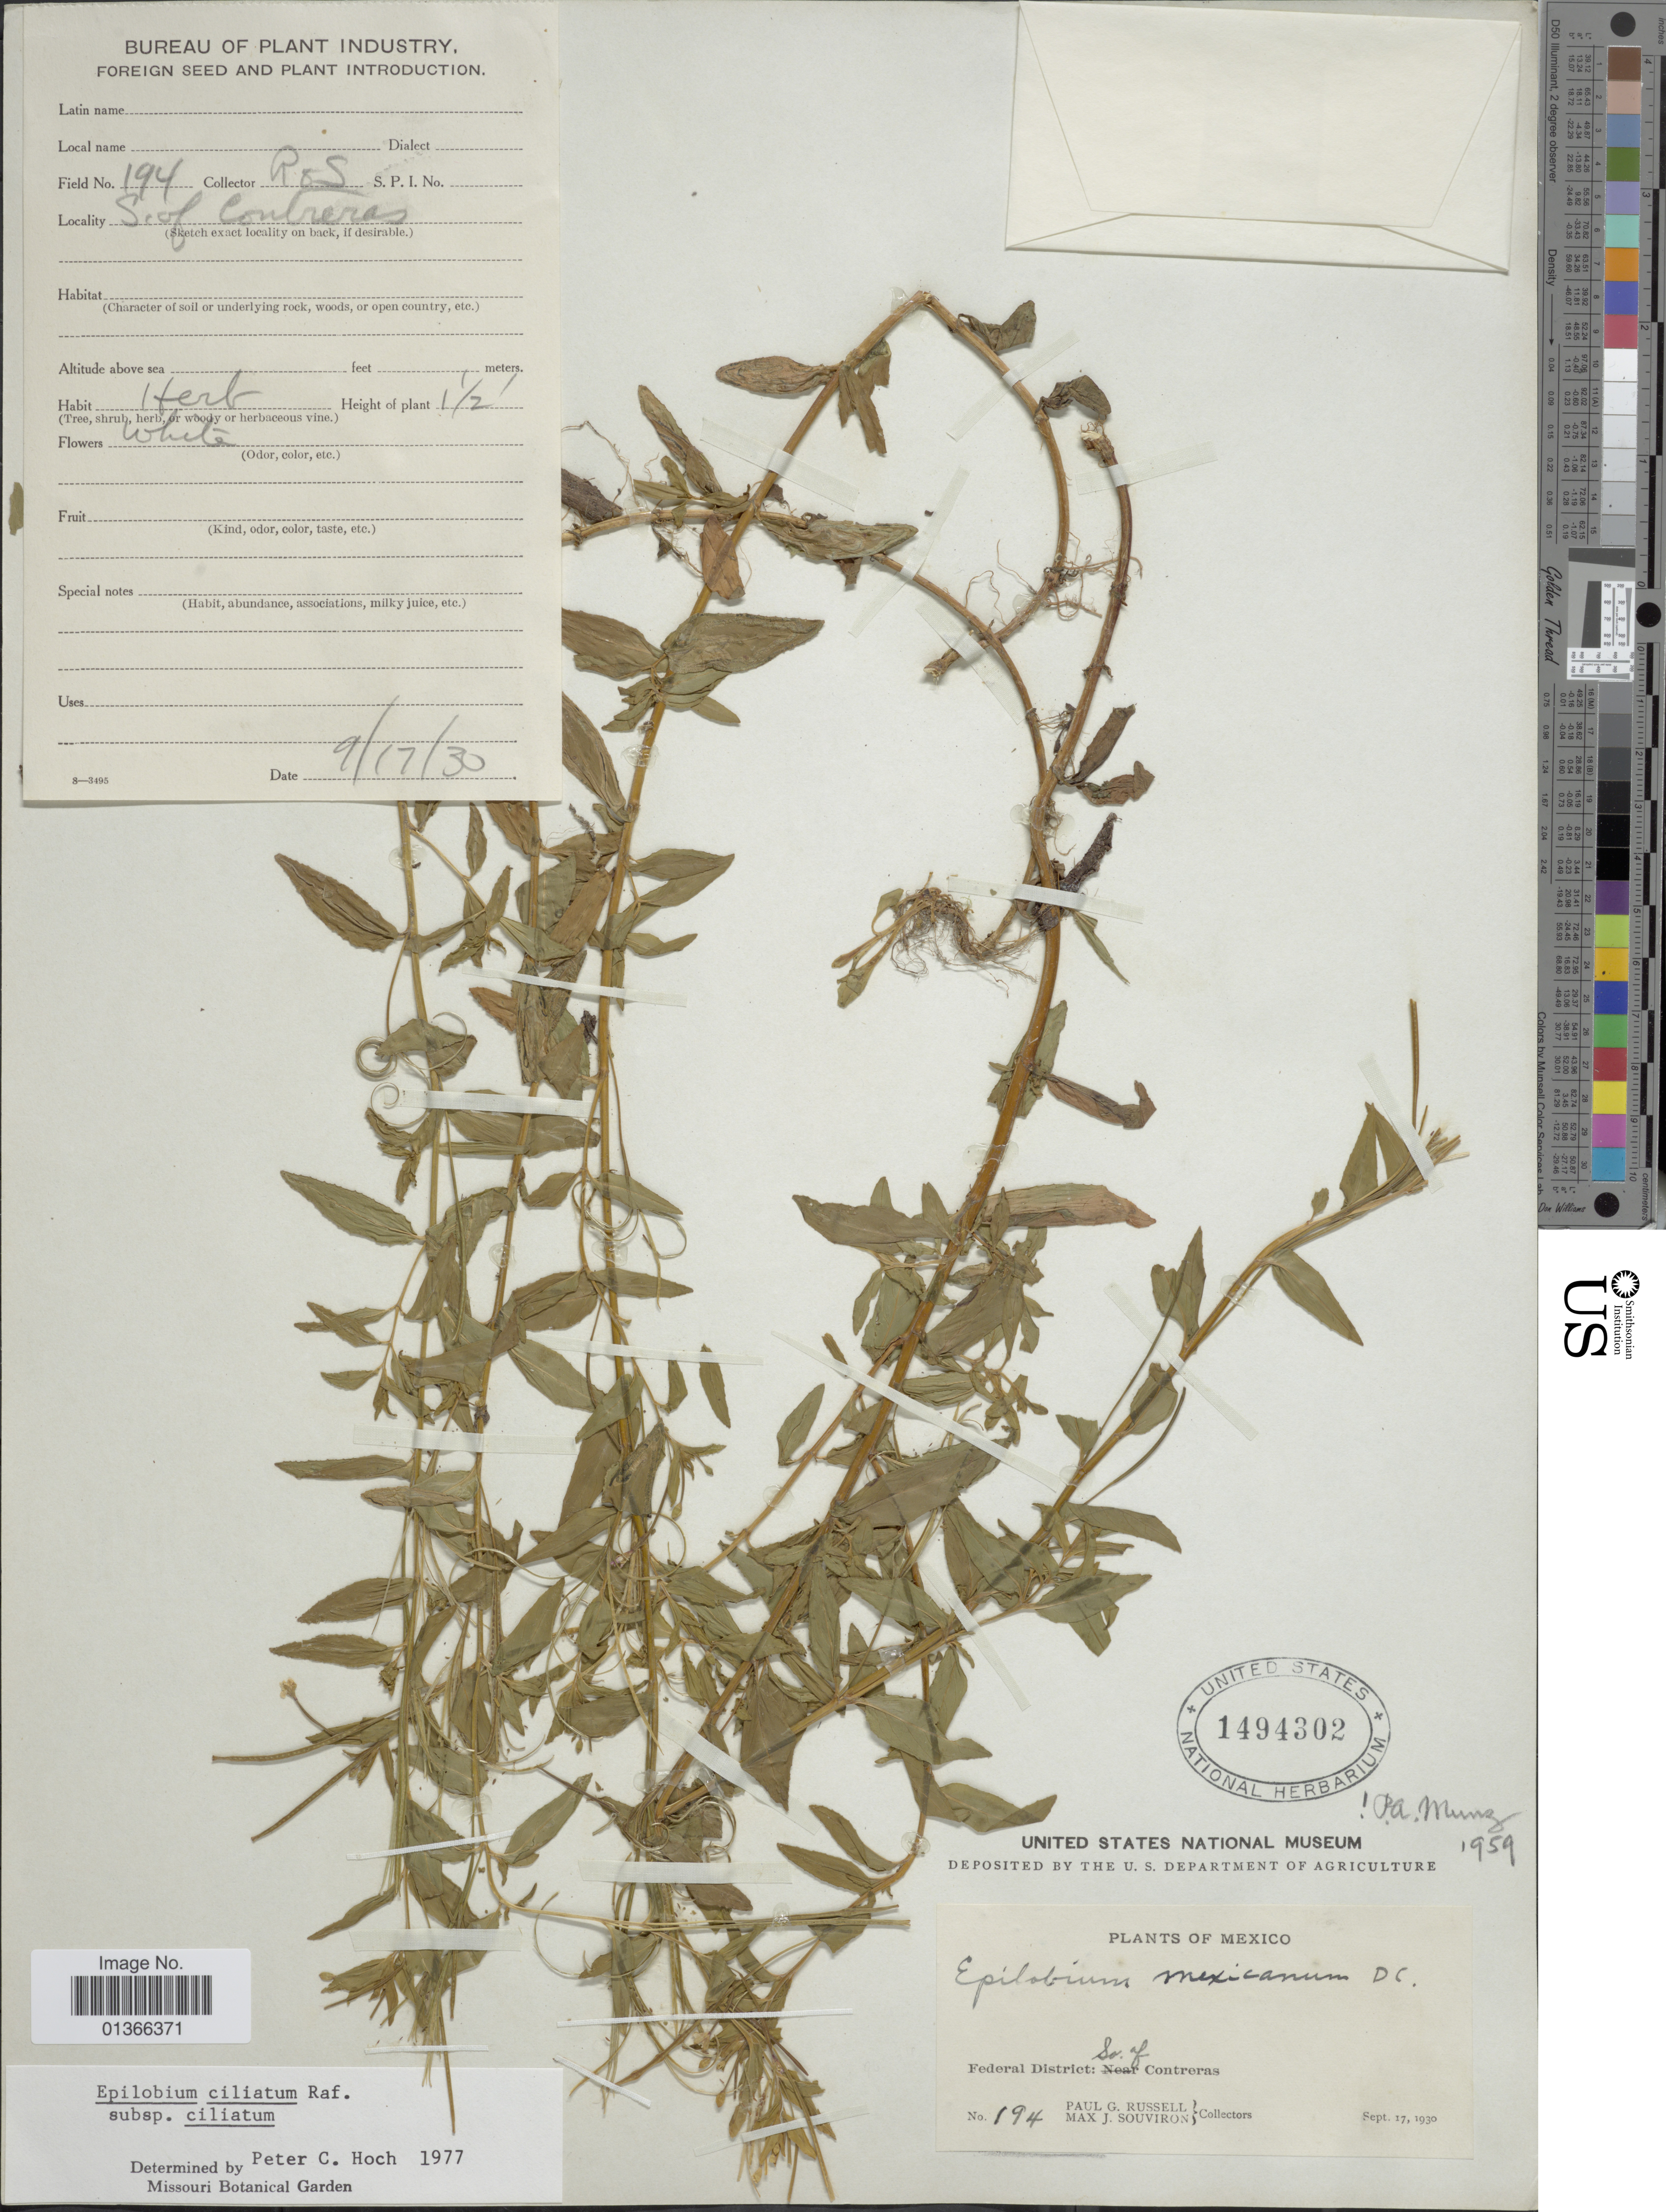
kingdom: Plantae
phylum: Tracheophyta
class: Magnoliopsida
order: Myrtales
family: Onagraceae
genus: Epilobium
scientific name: Epilobium ciliatum subsp. ciliatum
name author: Raf.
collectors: P. G. Russell & M. J. Souviron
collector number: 194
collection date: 1930-09-17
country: Mexico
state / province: Distrito Federal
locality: So. of Contreras.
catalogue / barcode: US 1494302